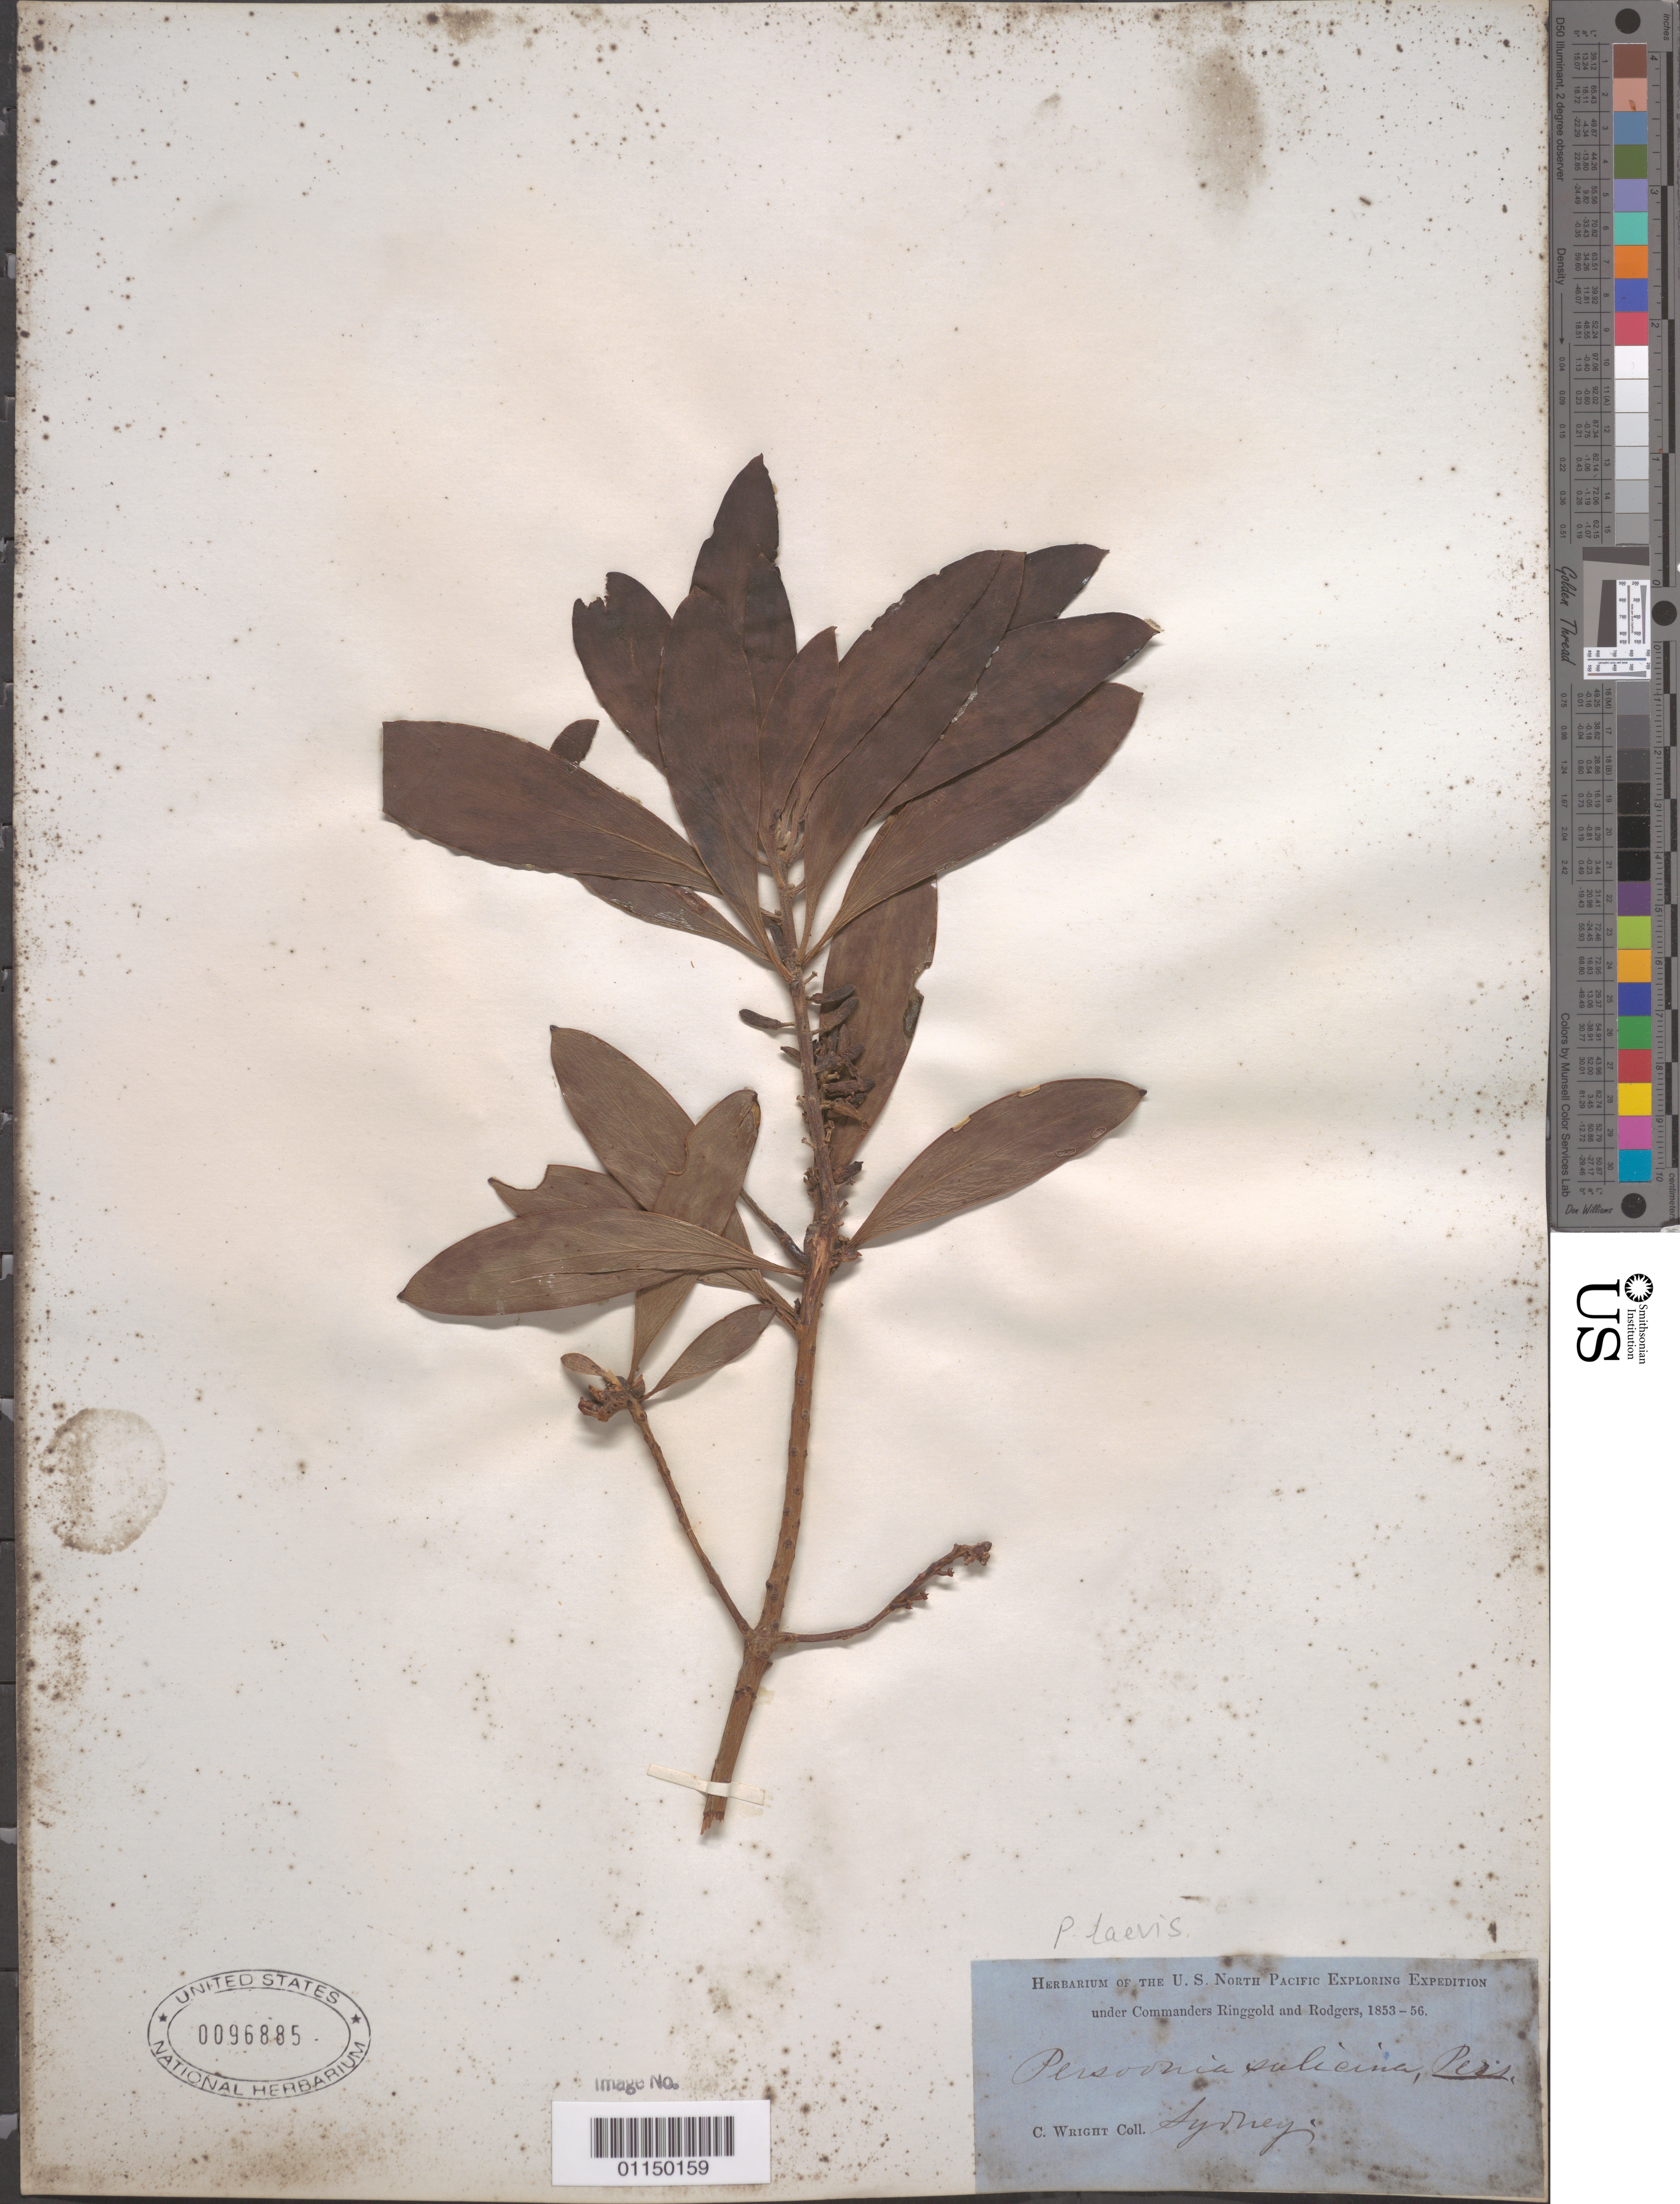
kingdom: Plantae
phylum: Tracheophyta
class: Magnoliopsida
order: Proteales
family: Proteaceae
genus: Persoonia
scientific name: Persoonia laevis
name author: Domin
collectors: C. Wright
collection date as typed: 1853 to -- -- 1856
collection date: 1853/1856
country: Australia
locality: Sydney.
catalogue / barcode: US 96885